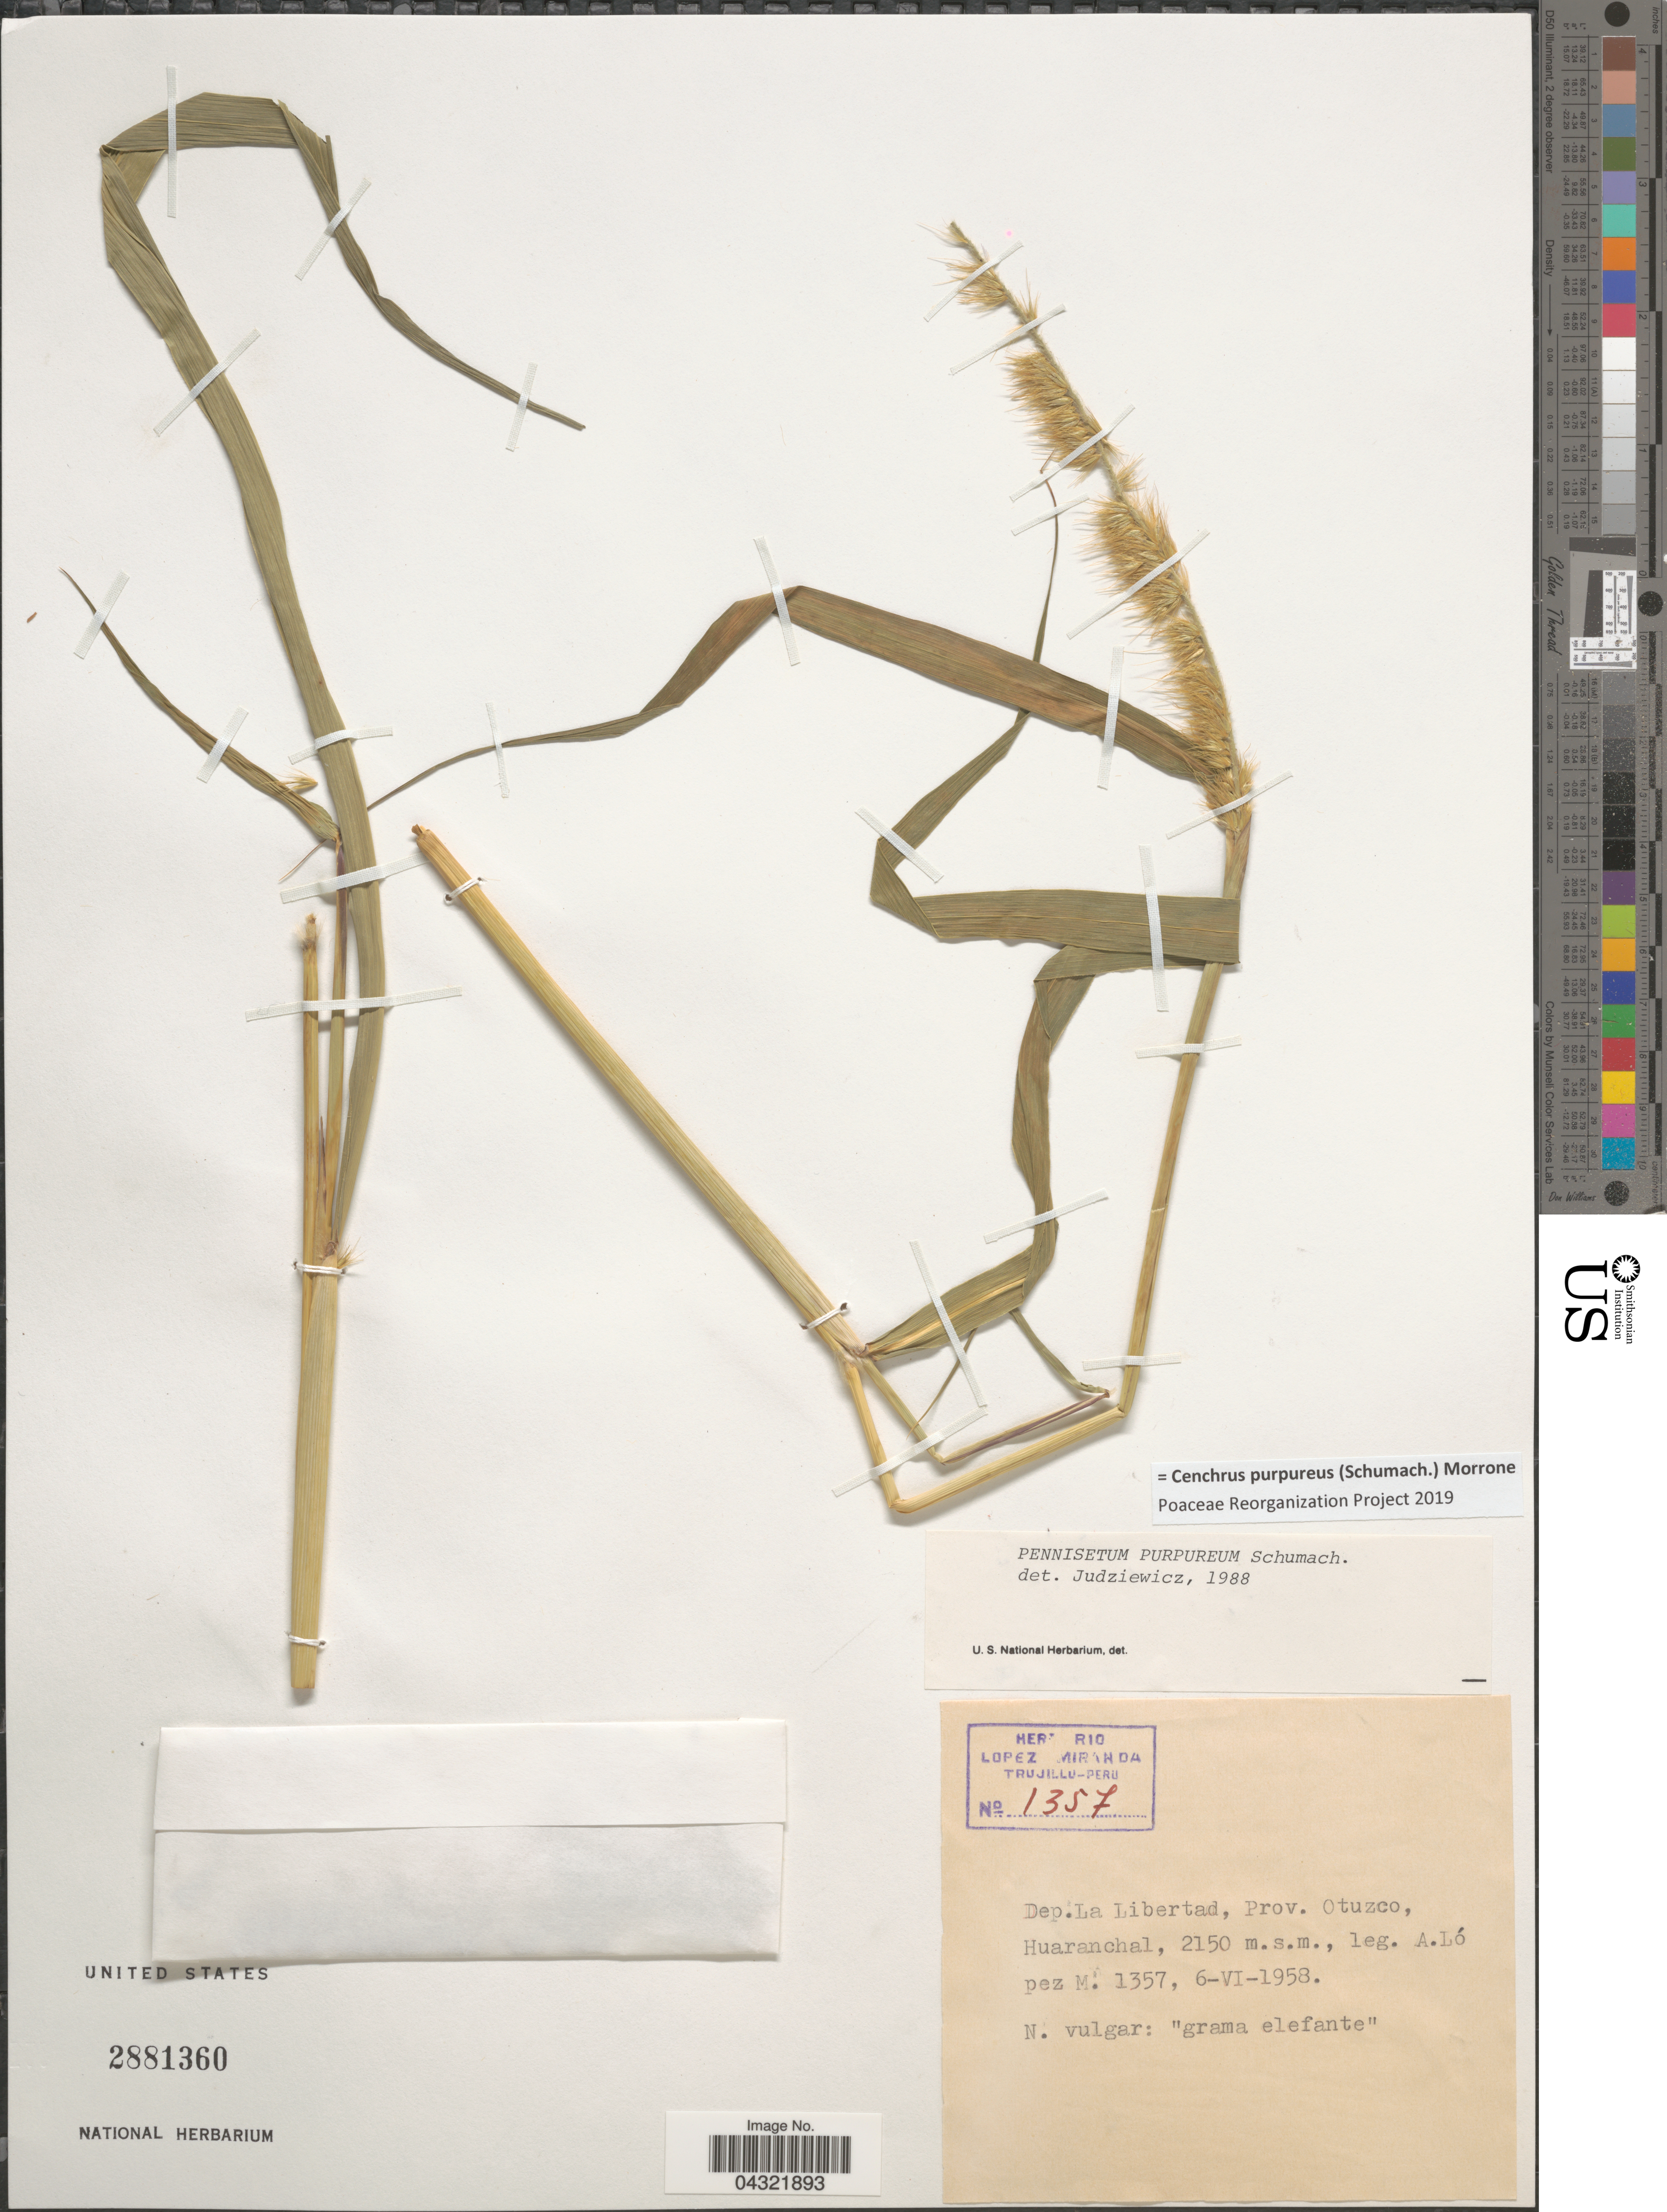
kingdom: Plantae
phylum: Tracheophyta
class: Liliopsida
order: Poales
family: Poaceae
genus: Cenchrus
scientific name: Cenchrus purpureus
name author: (Schumach.) Morrone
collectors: M. Lopez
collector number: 1357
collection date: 1958-06-06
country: Peru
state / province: La Libertad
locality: Dep. La Libertad, Prov. Otuzco, Huaranchal.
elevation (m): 2150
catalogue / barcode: US 2881360